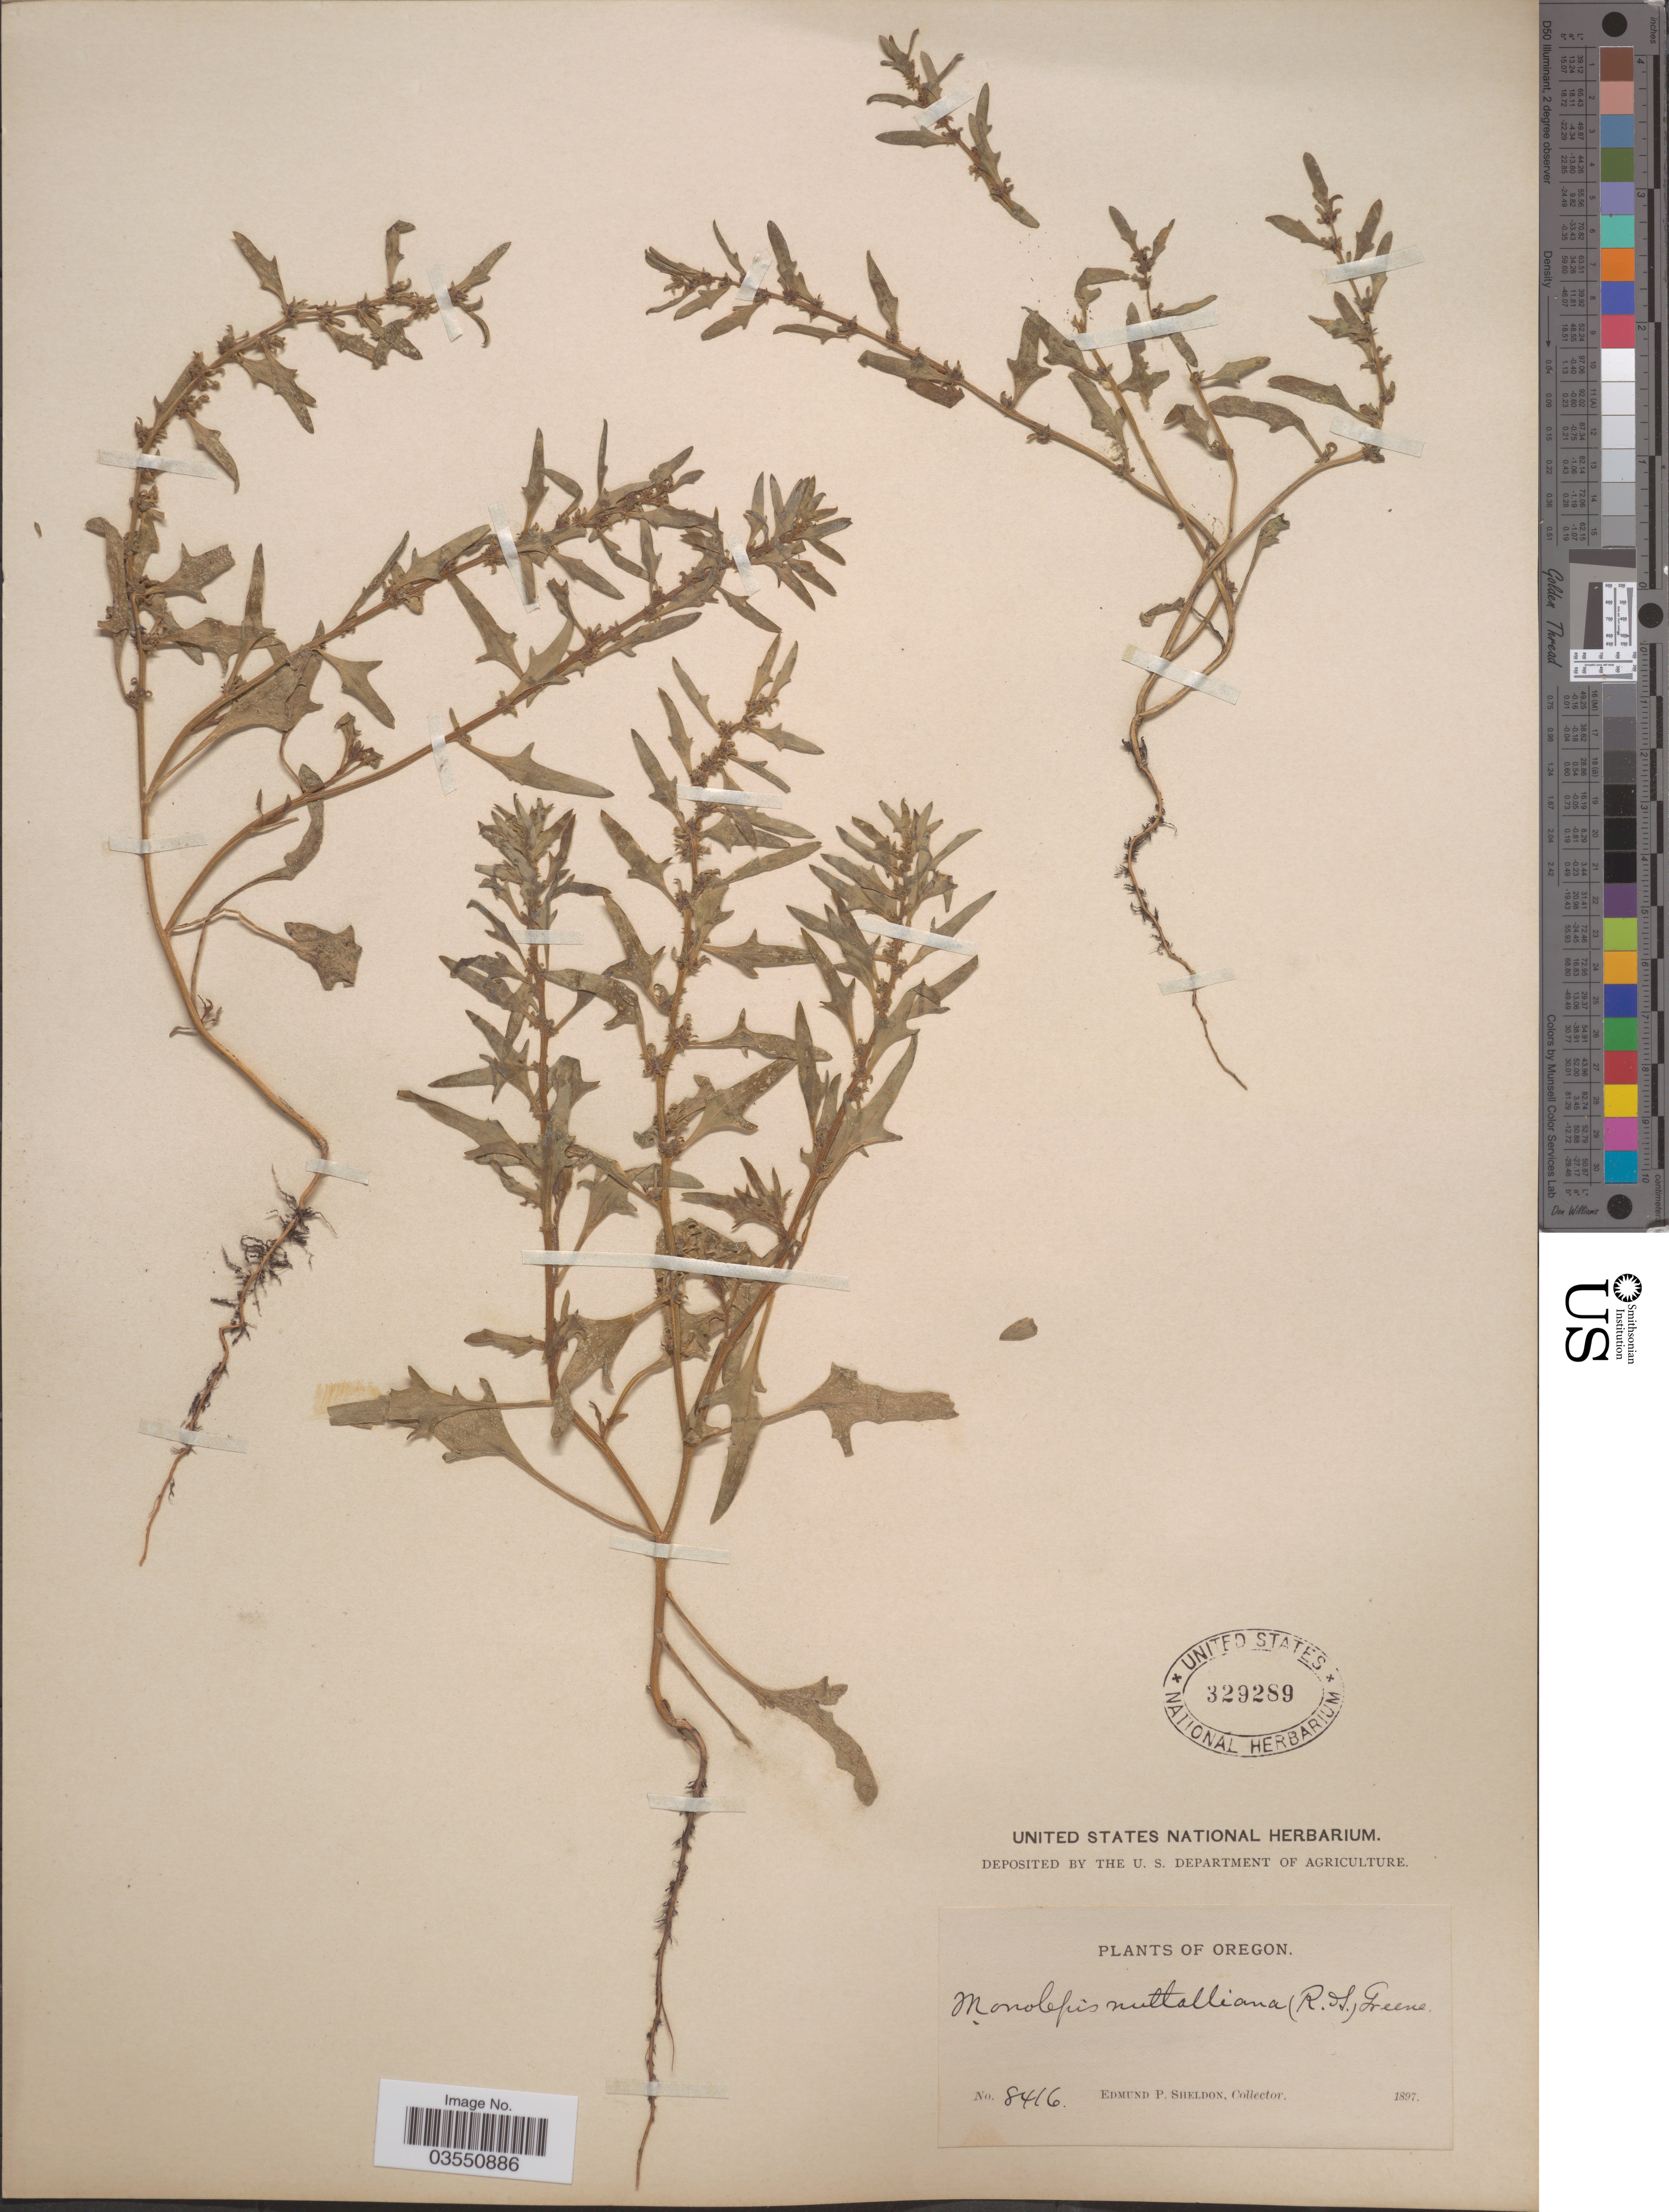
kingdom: Plantae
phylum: Tracheophyta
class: Magnoliopsida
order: Caryophyllales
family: Amaranthaceae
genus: Blitum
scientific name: Blitum nuttallianum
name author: Schult.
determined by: U.S. National Herbarium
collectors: E. P. Sheldon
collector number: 8416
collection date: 1897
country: United States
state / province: Oregon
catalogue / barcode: US 329289